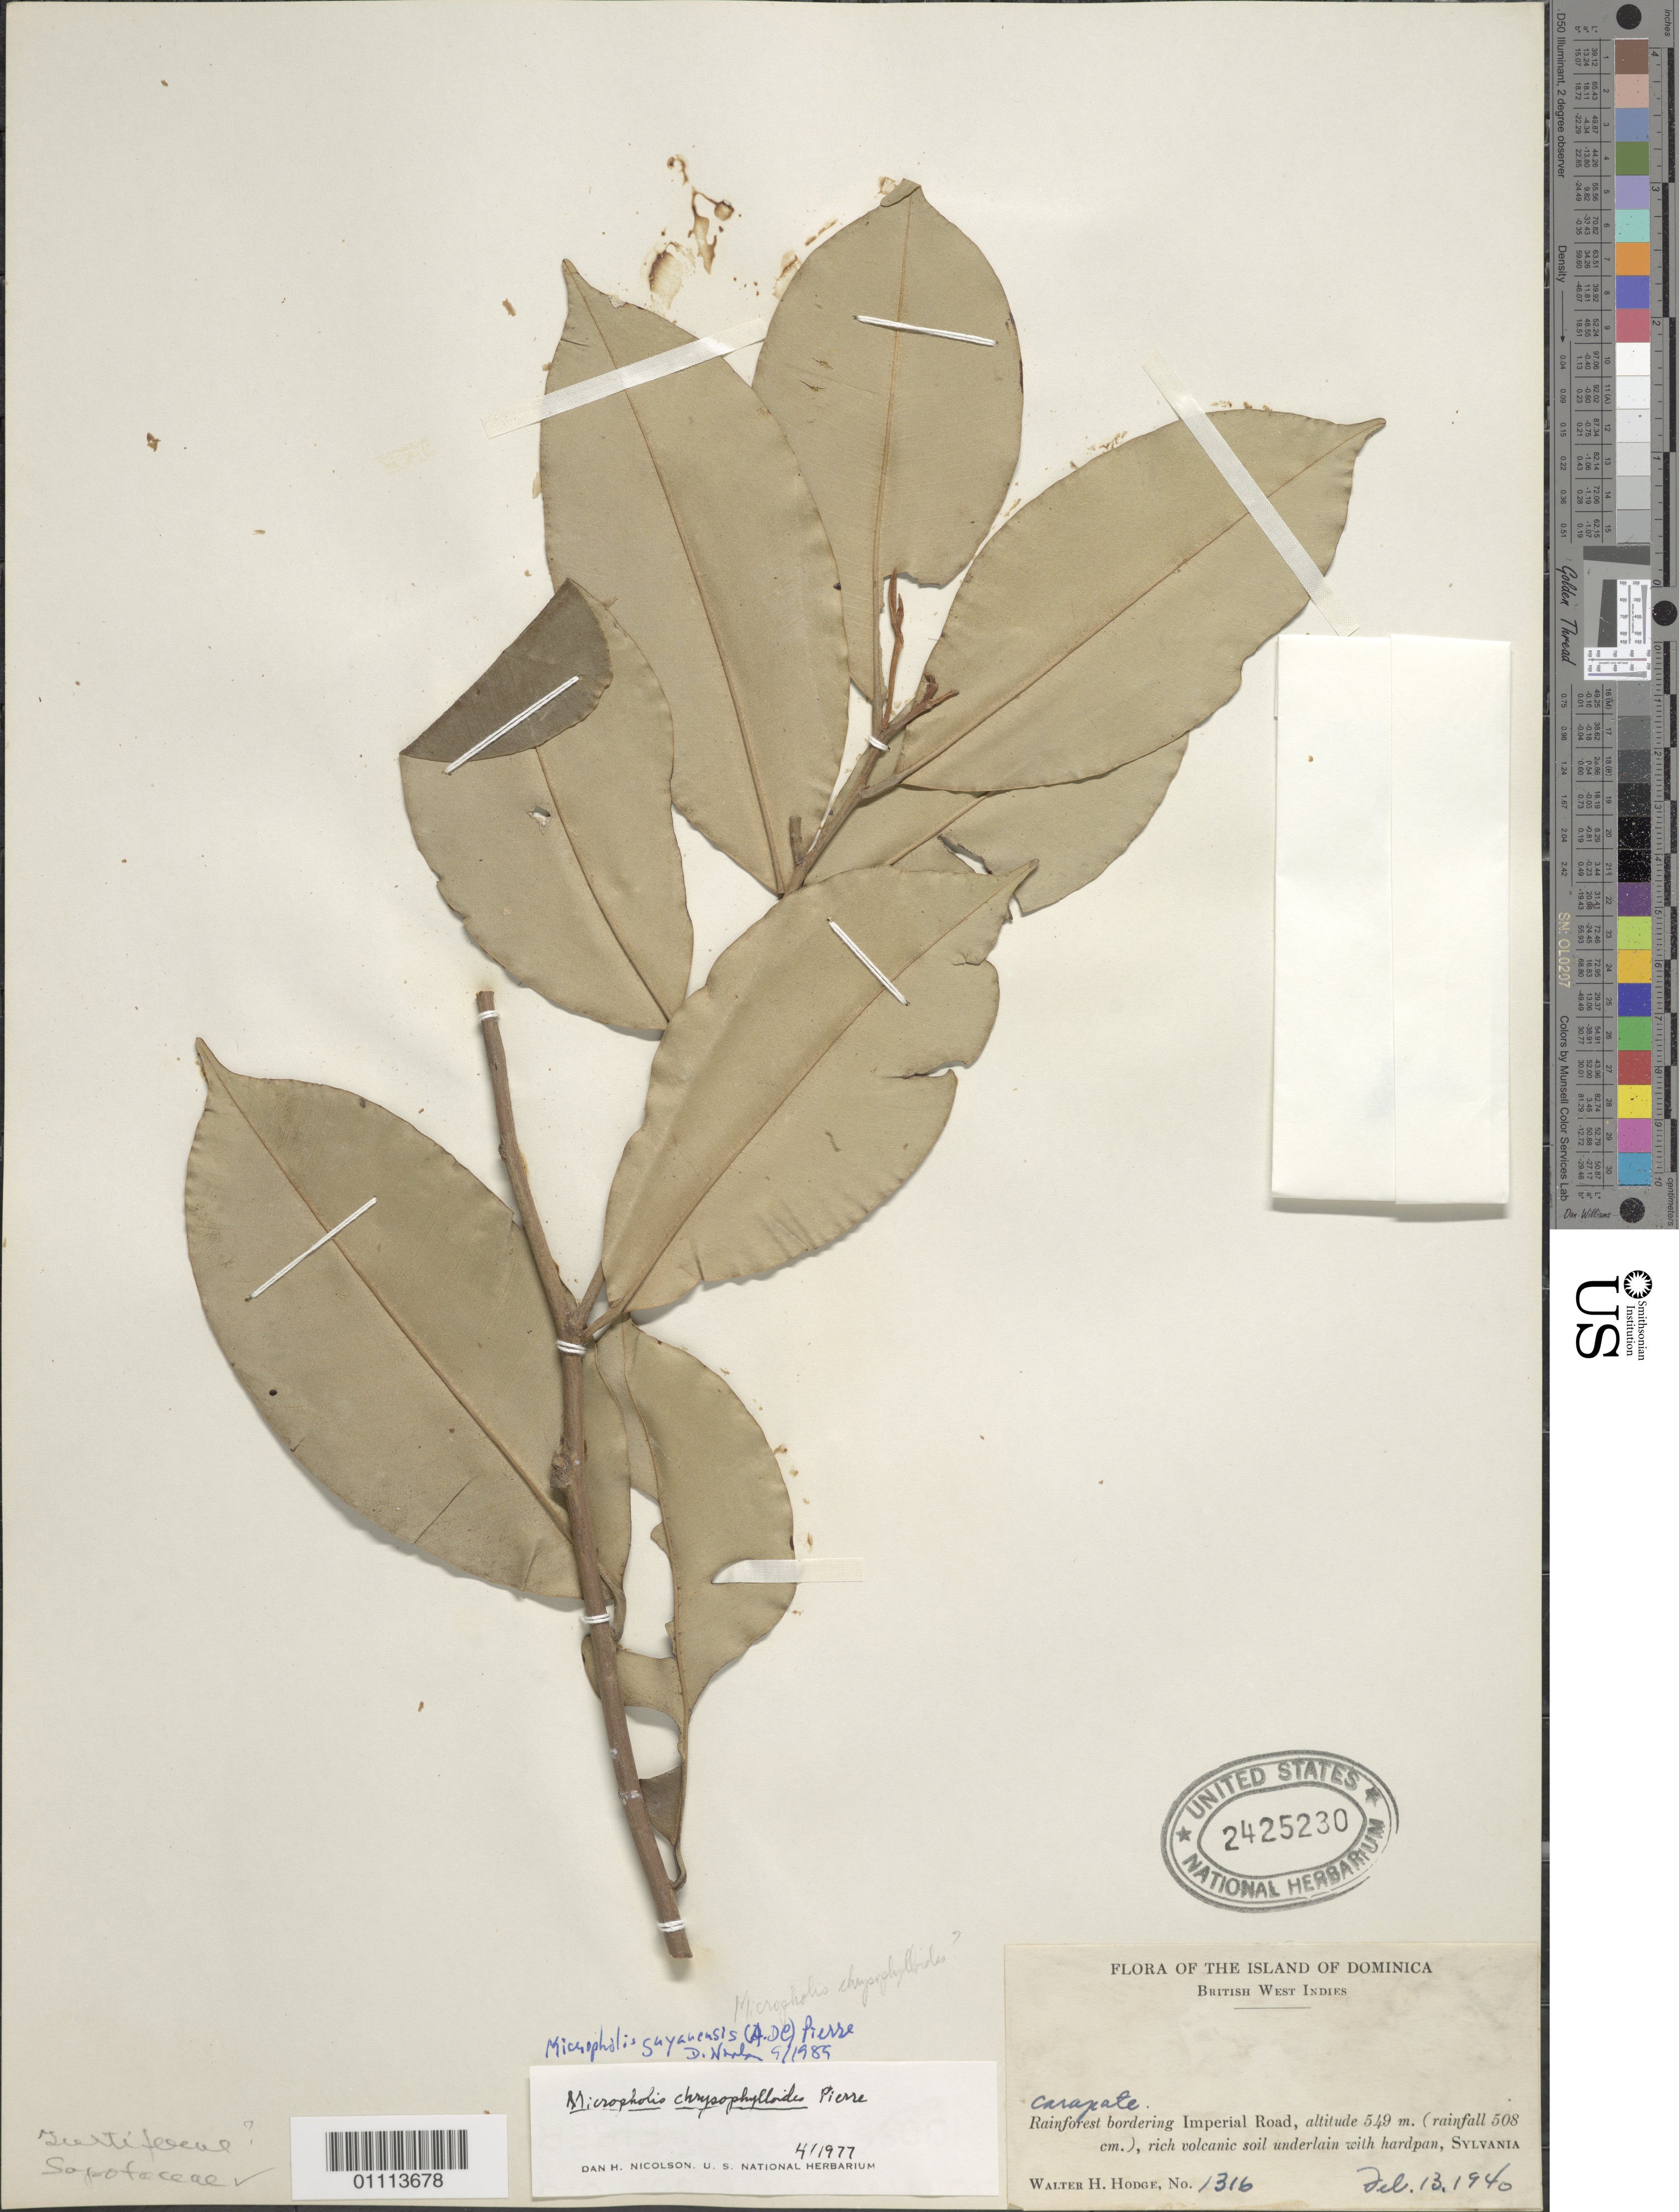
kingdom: Plantae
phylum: Tracheophyta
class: Magnoliopsida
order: Ericales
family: Sapotaceae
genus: Micropholis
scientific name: Micropholis guyanensis subsp. guyanensis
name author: (A. DC.) Pierre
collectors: W. Hodge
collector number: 1316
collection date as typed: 13 Feb 1940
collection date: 1940-02-13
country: Dominica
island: Dominica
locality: Imperial Road, Sylvania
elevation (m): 549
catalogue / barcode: US 2425230